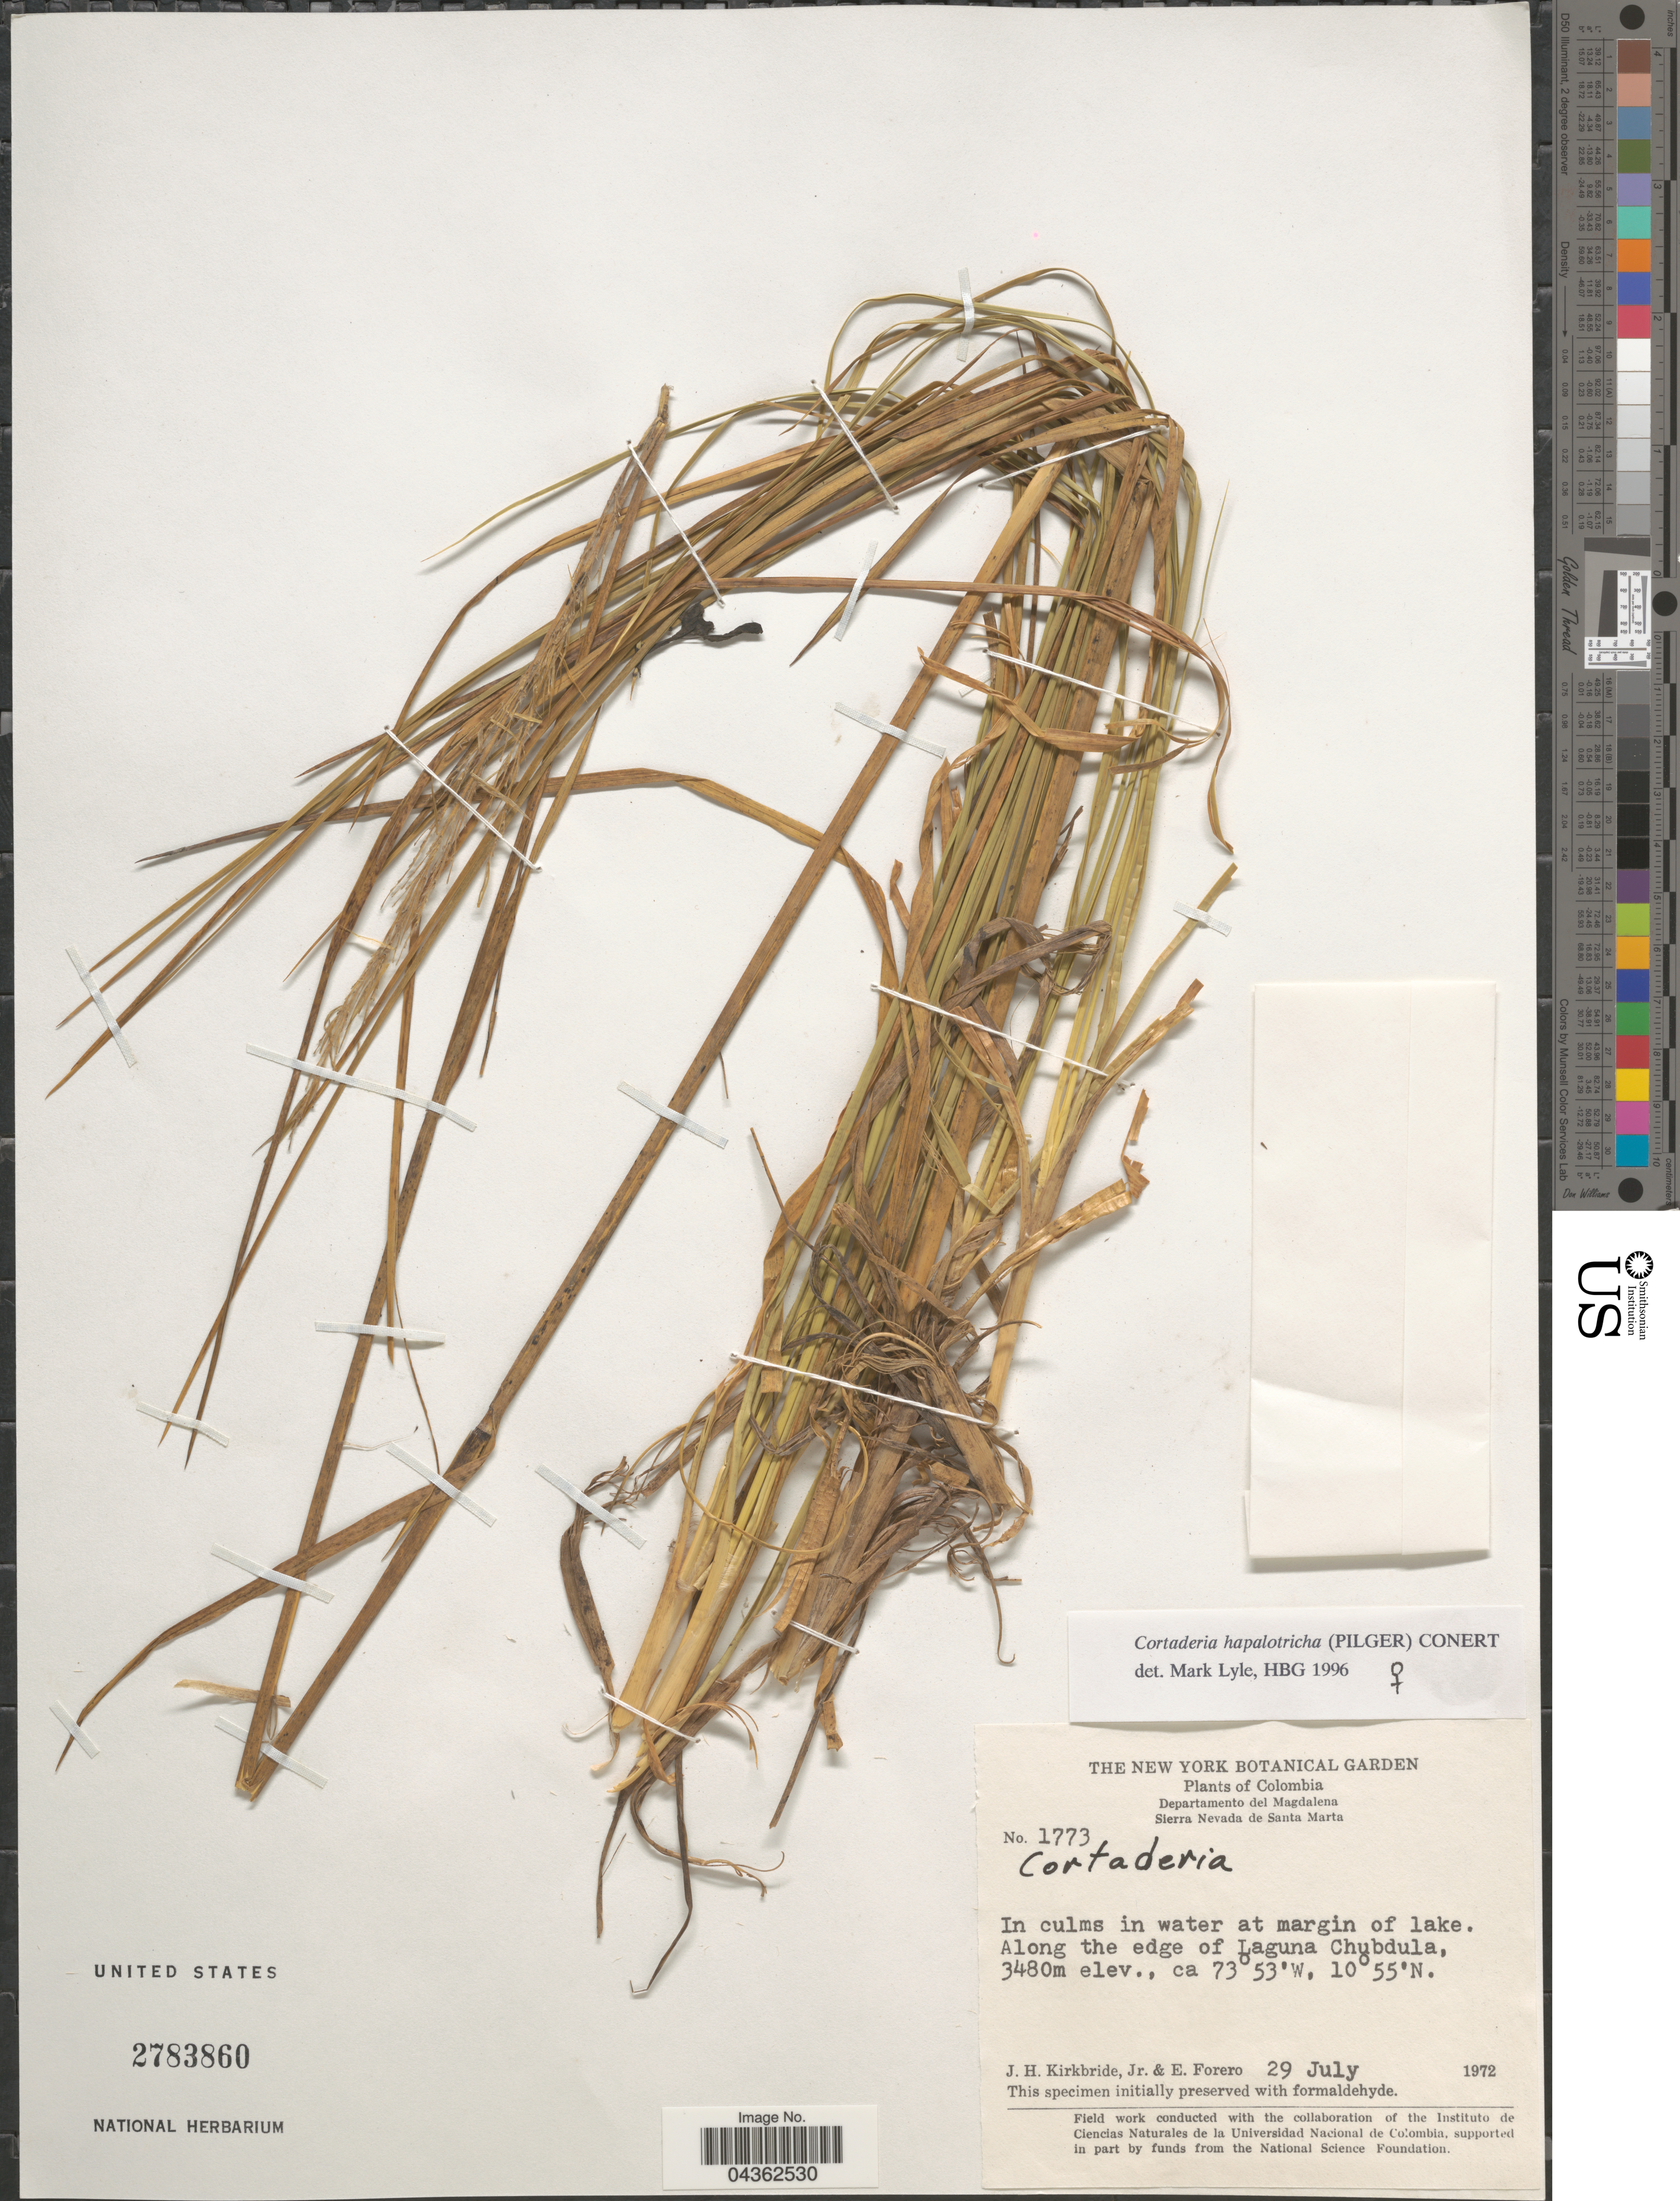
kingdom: Plantae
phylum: Tracheophyta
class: Liliopsida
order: Poales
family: Poaceae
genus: Cortaderia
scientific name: Cortaderia hapalotricha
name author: (Pilg.) Conert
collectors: J. H. Kirkbride & E. Forero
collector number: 1773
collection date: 1972-07-29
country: Colombia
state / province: Magdalena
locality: Departamento del Magdalena. Sierra Nevada de Santa Marta. At margin of lake. Along the edge of Laguna Chubdula.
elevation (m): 3480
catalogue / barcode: US 2783860